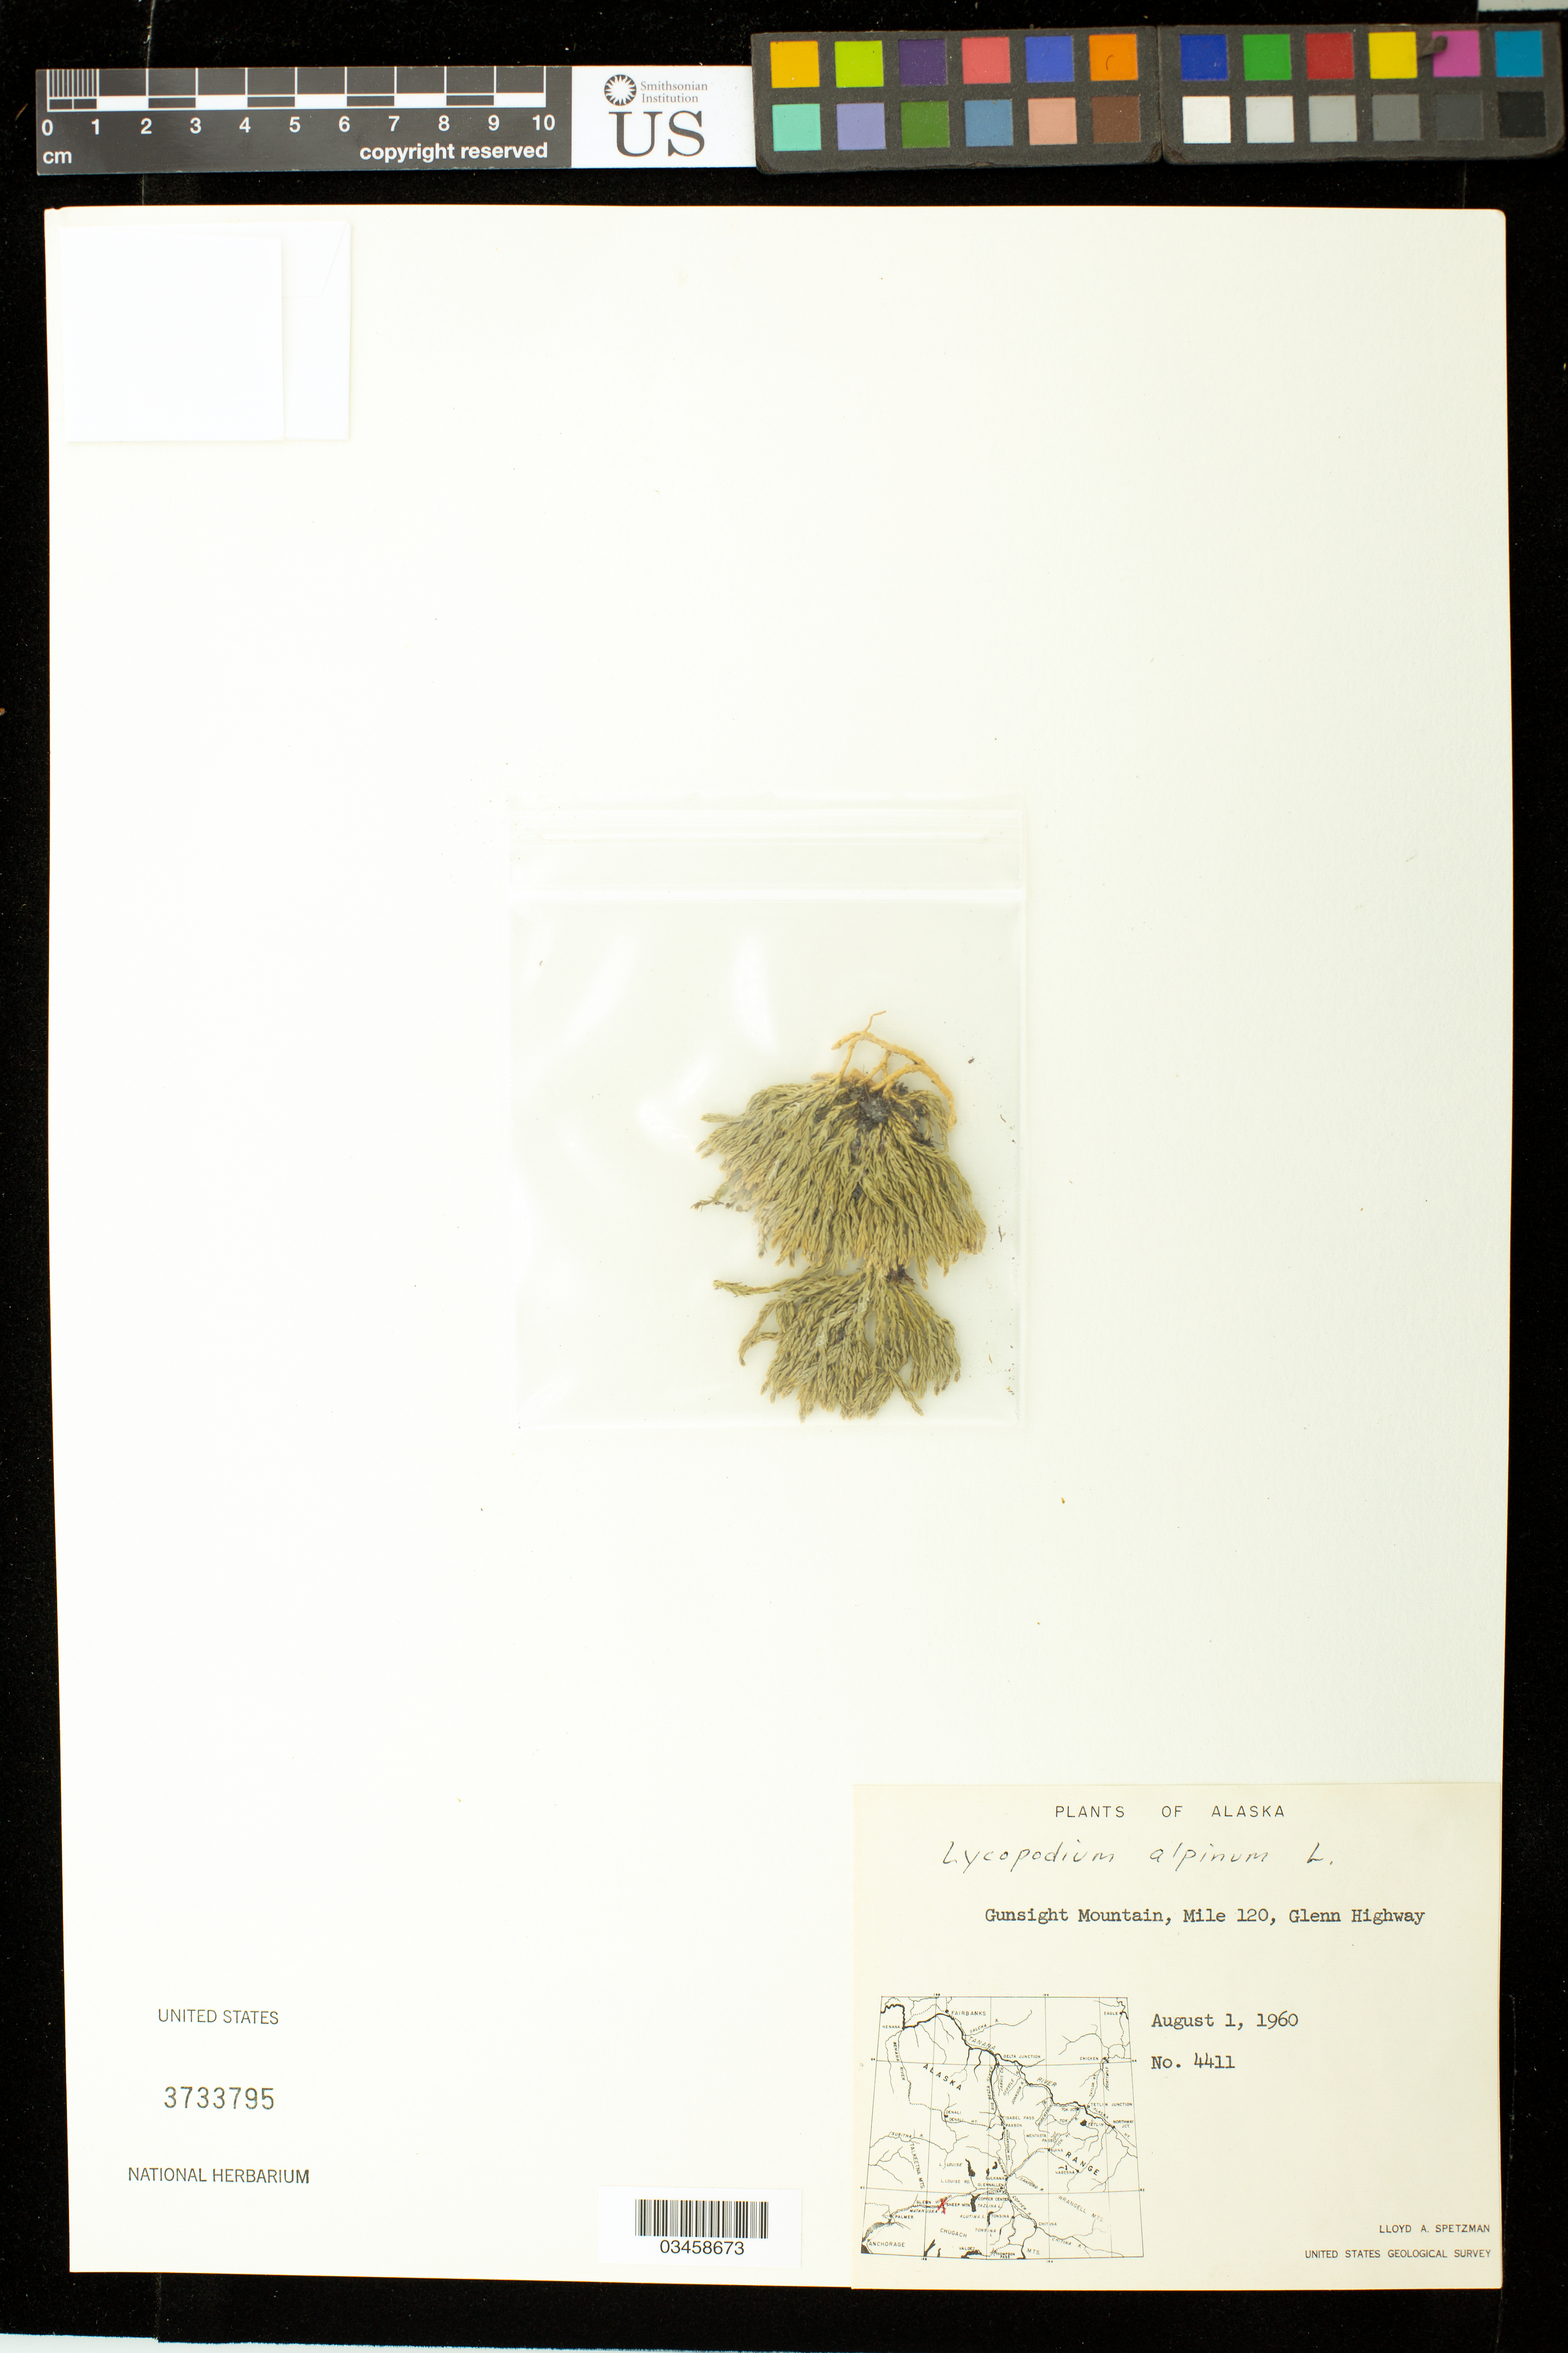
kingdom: Plantae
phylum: Tracheophyta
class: Lycopodiopsida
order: Lycopodiales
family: Lycopodiaceae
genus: Diphasiastrum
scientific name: Diphasiastrum alpinum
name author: (L.) Holub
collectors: L. Spetzman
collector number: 4411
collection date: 1960-08-01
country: United States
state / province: Alaska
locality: Gunsight Mountain, Mile 120, Glenn Highway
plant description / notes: OR # 231032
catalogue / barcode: US 3733795